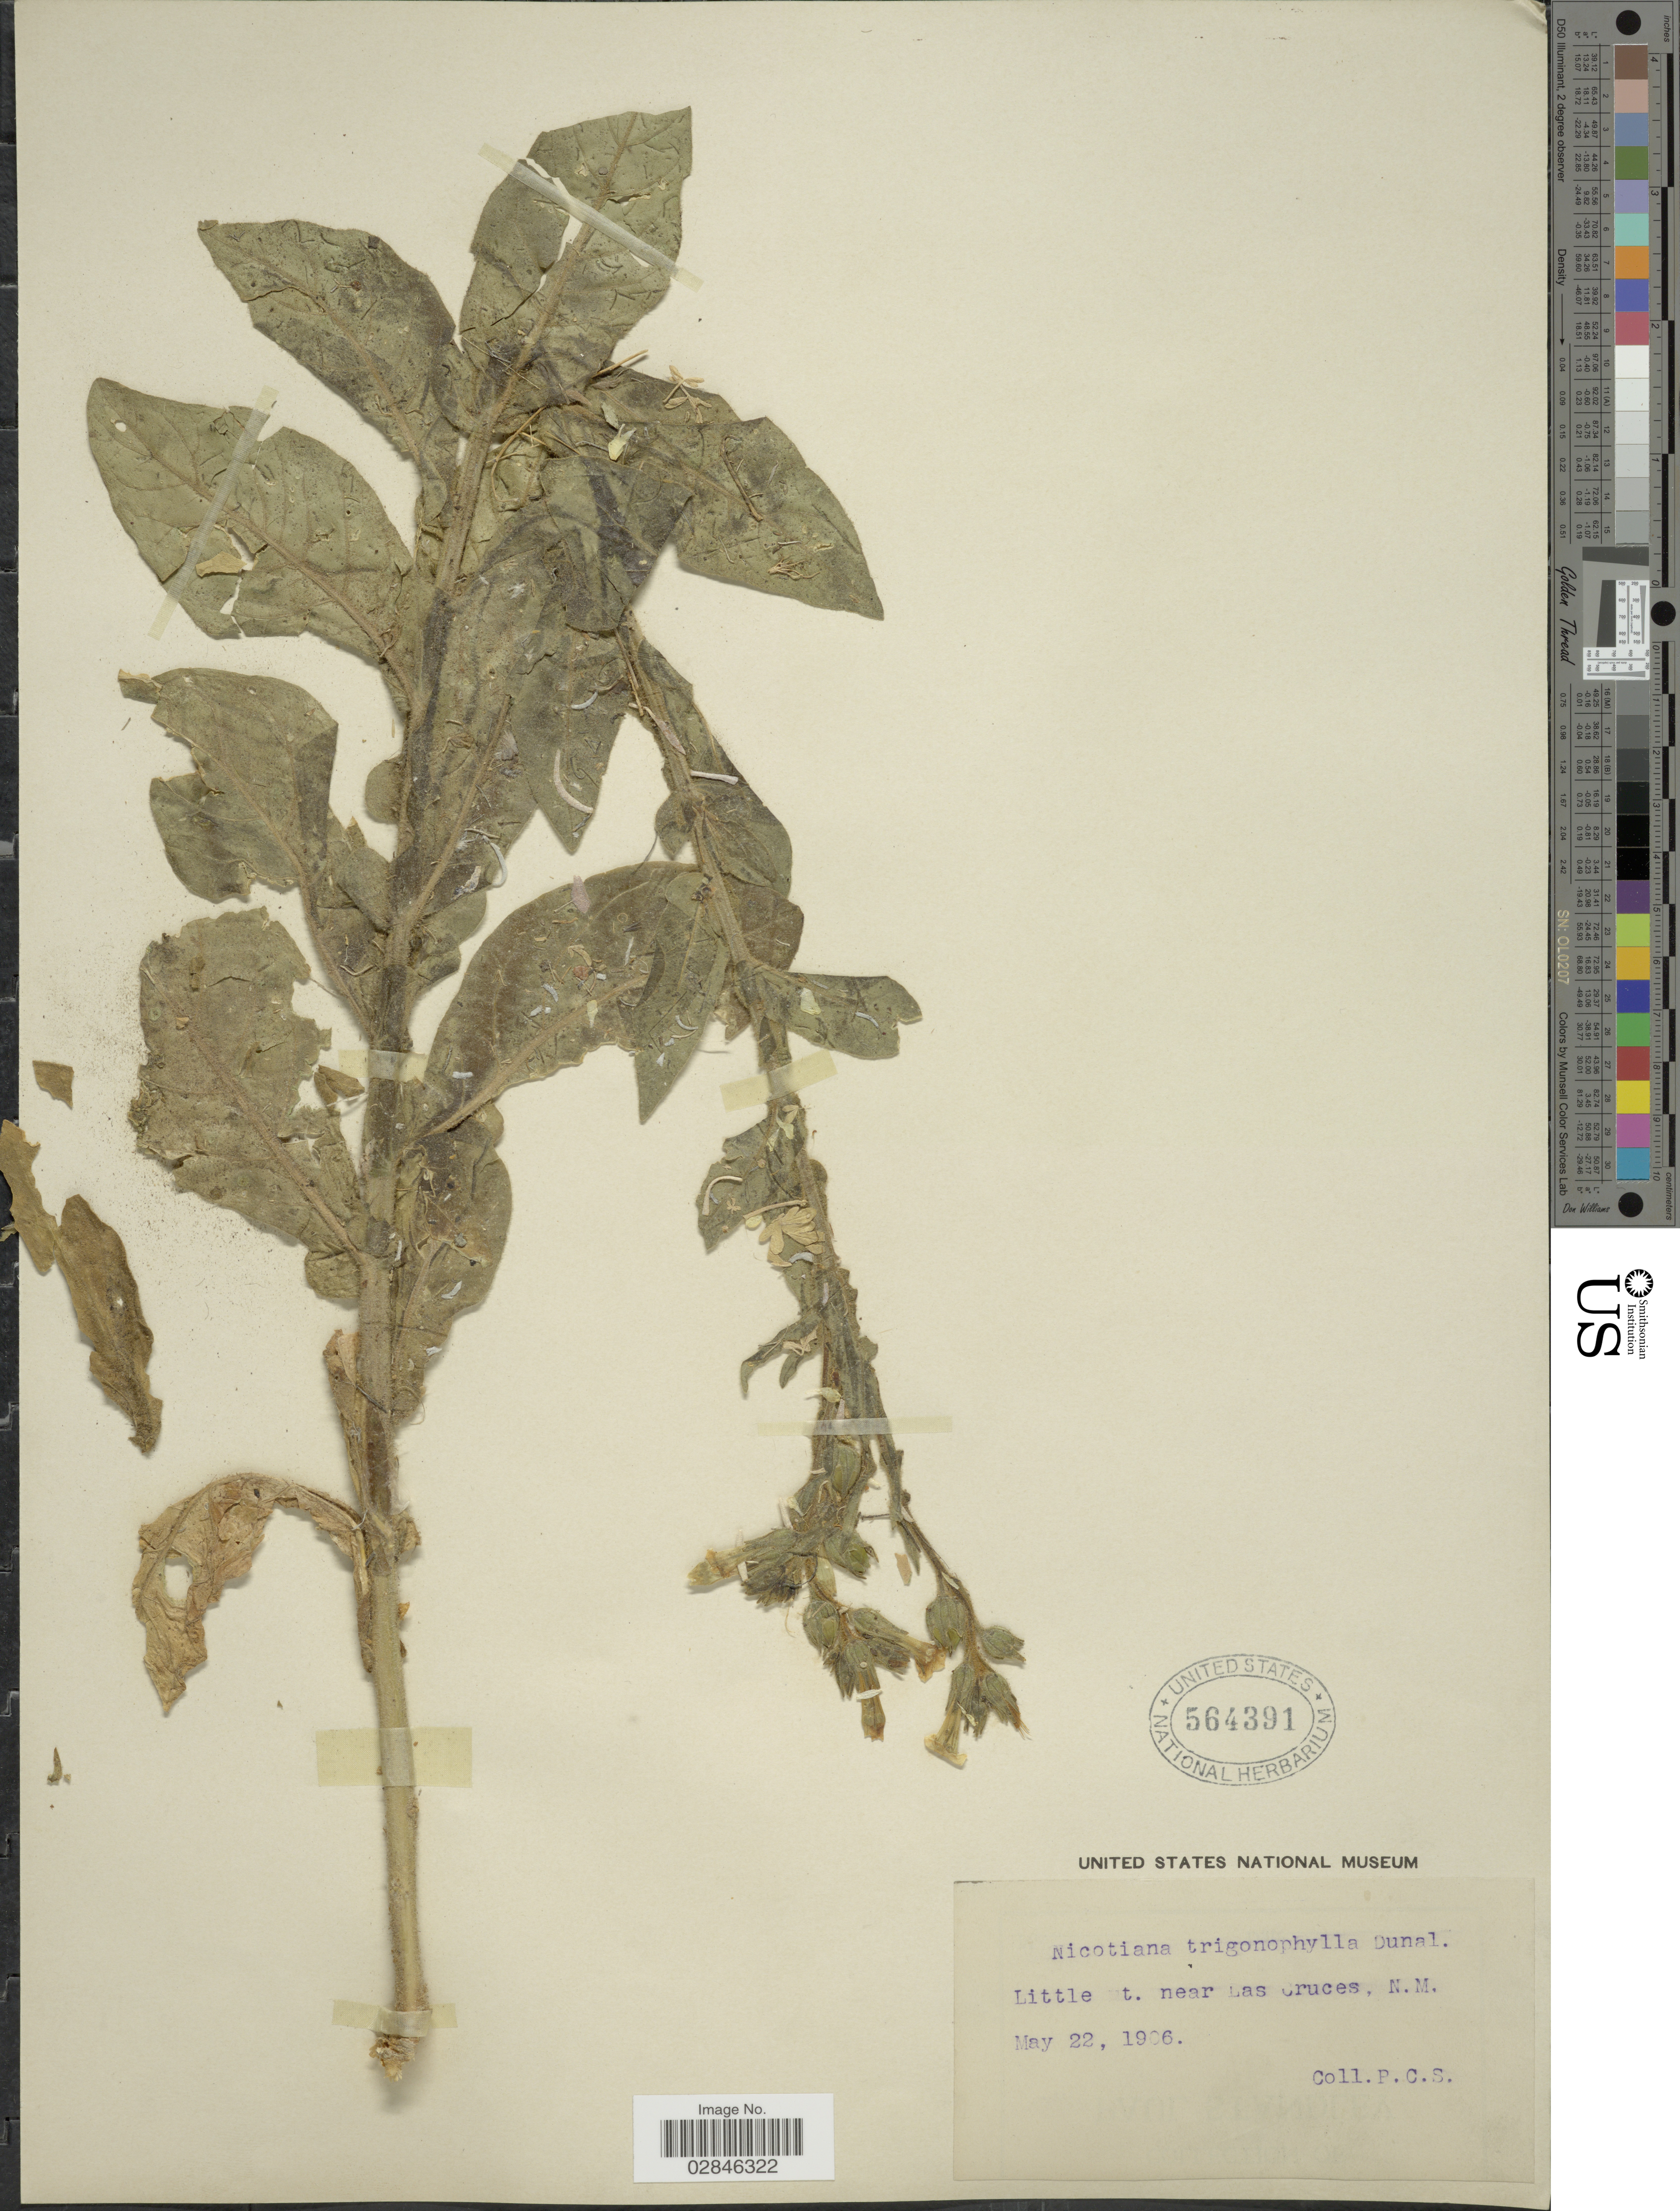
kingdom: Plantae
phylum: Tracheophyta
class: Magnoliopsida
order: Solanales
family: Solanaceae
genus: Nicotiana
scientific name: Nicotiana trigonophylla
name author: Dunal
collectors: P. C. S.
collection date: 1906-05-22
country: United States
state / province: New Mexico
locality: Little Mt. near Las Cruces, N. M.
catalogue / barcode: US 564391